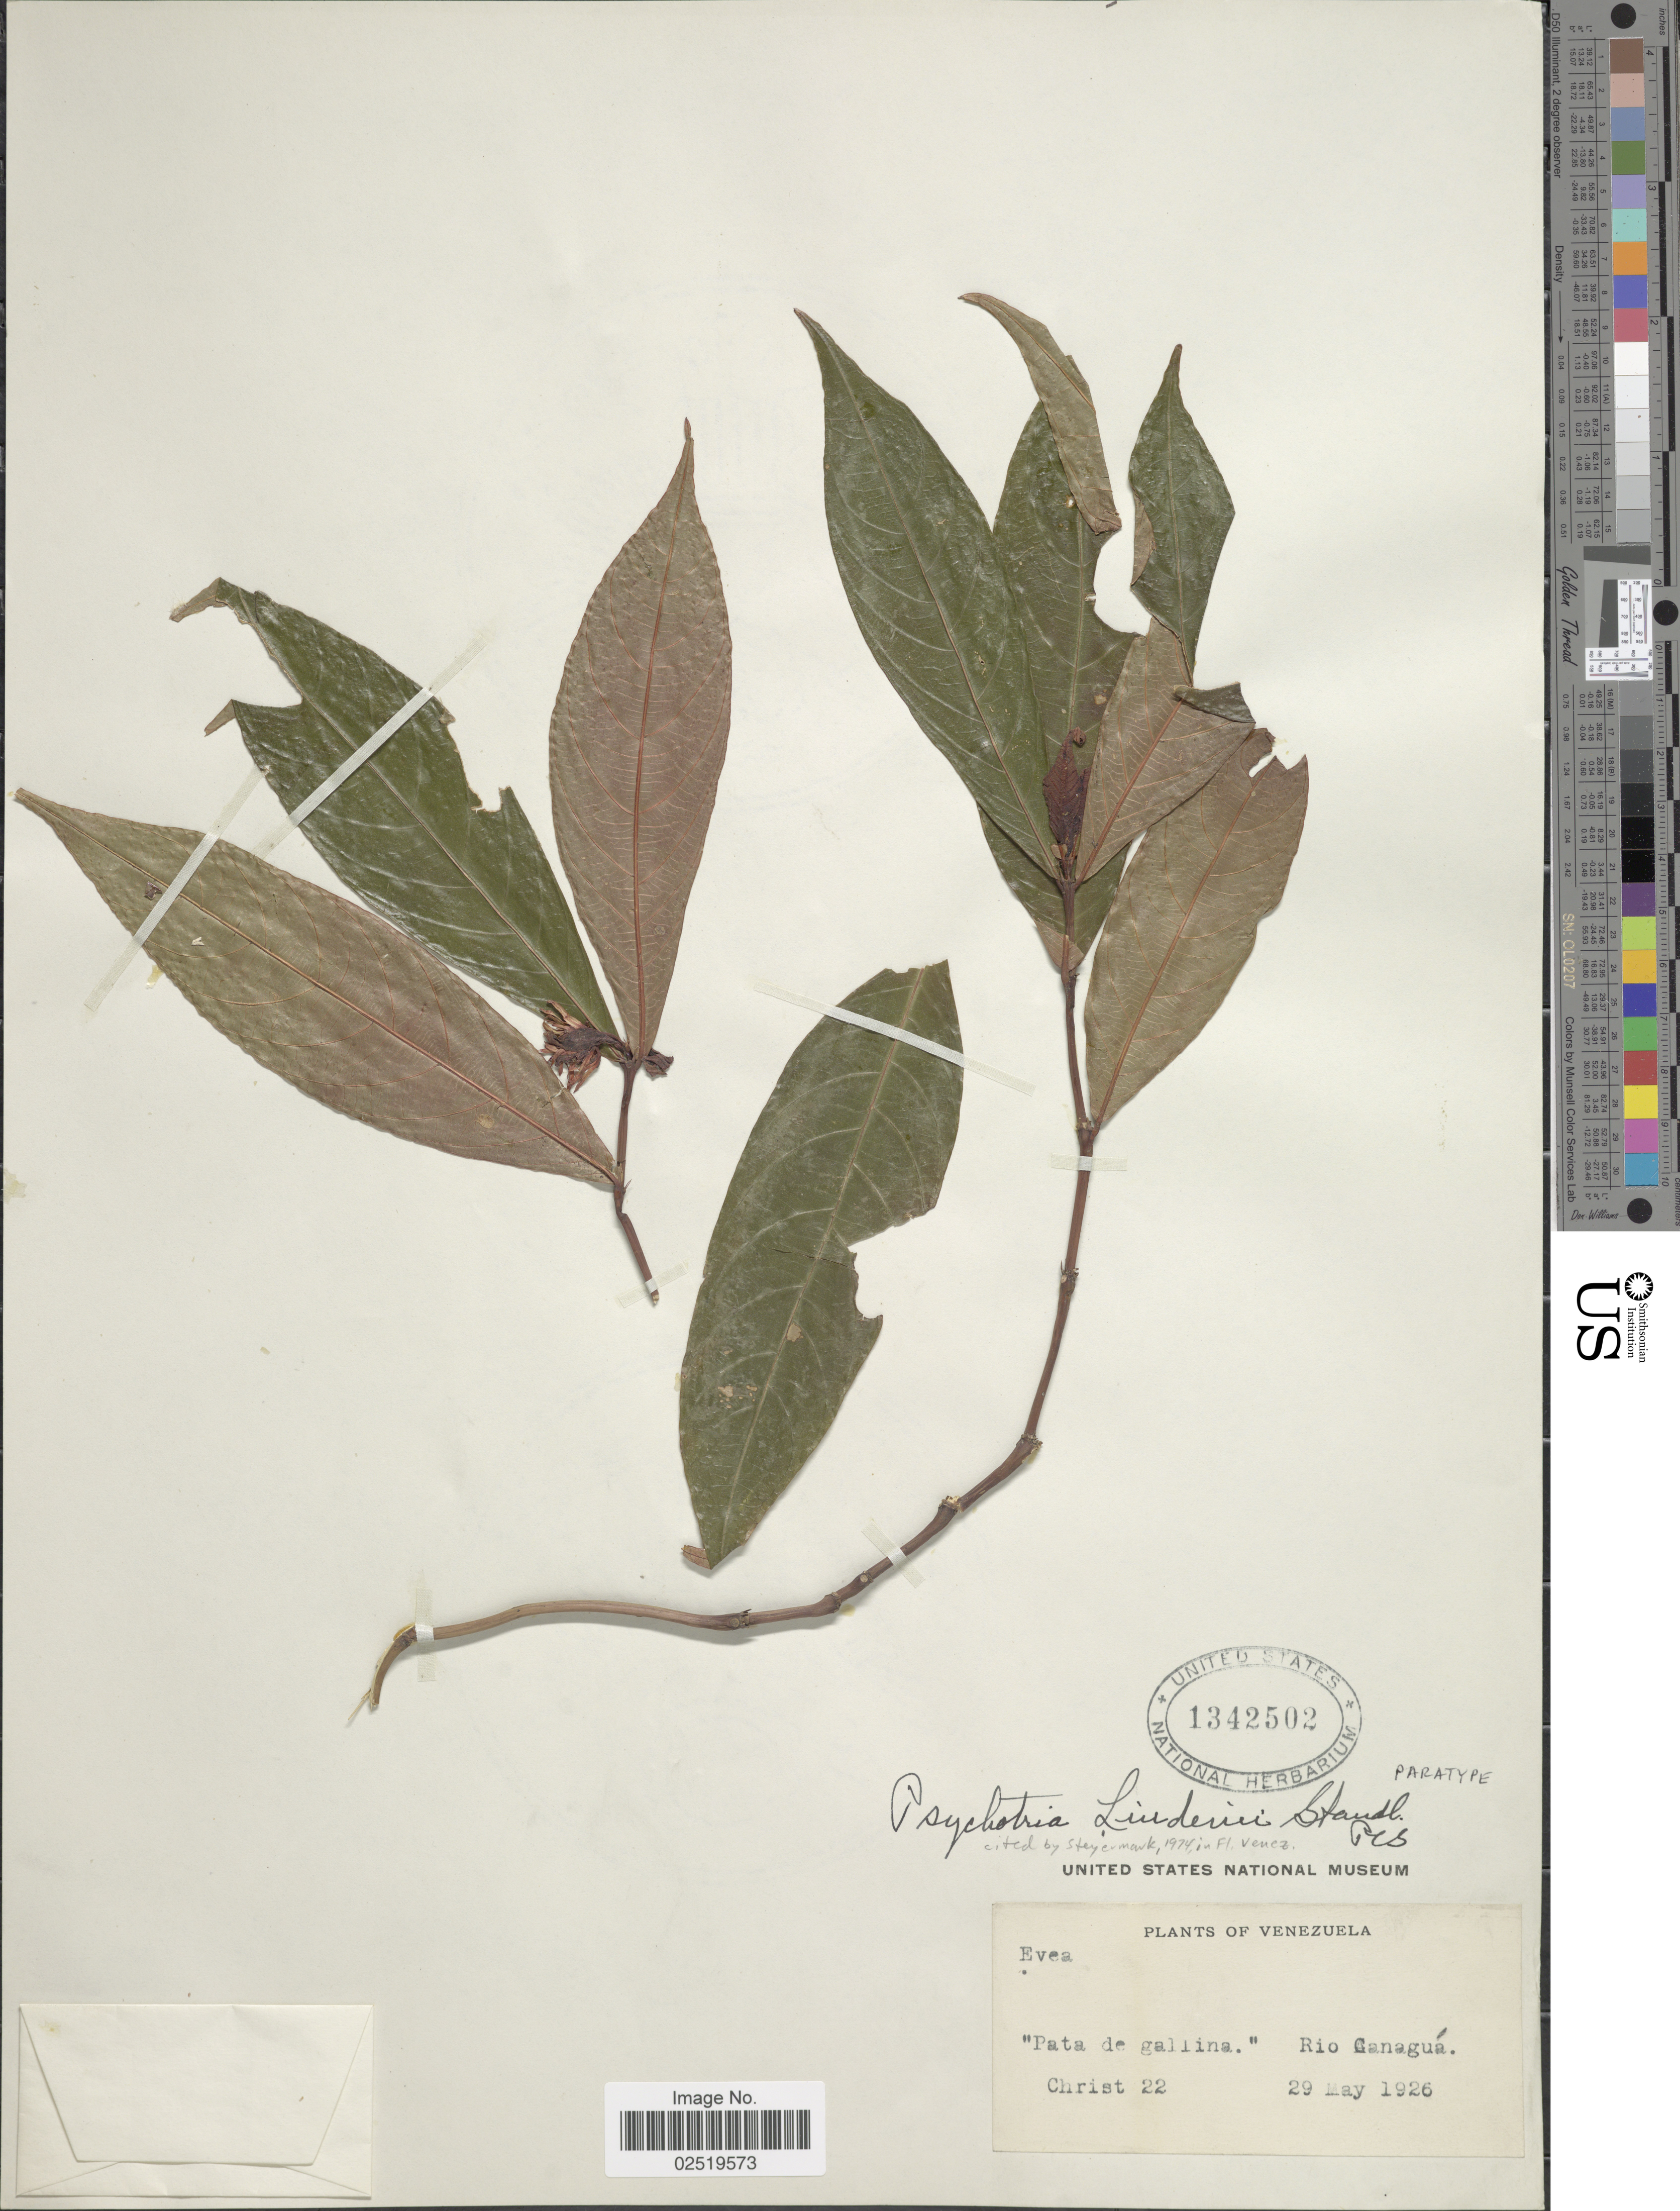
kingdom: Plantae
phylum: Tracheophyta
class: Magnoliopsida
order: Gentianales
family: Rubiaceae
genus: Psychotria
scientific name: Psychotria lindenii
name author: Standl.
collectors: Christ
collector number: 22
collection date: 1926-05-29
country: Venezuela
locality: Pata de gallina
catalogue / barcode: US 1342502